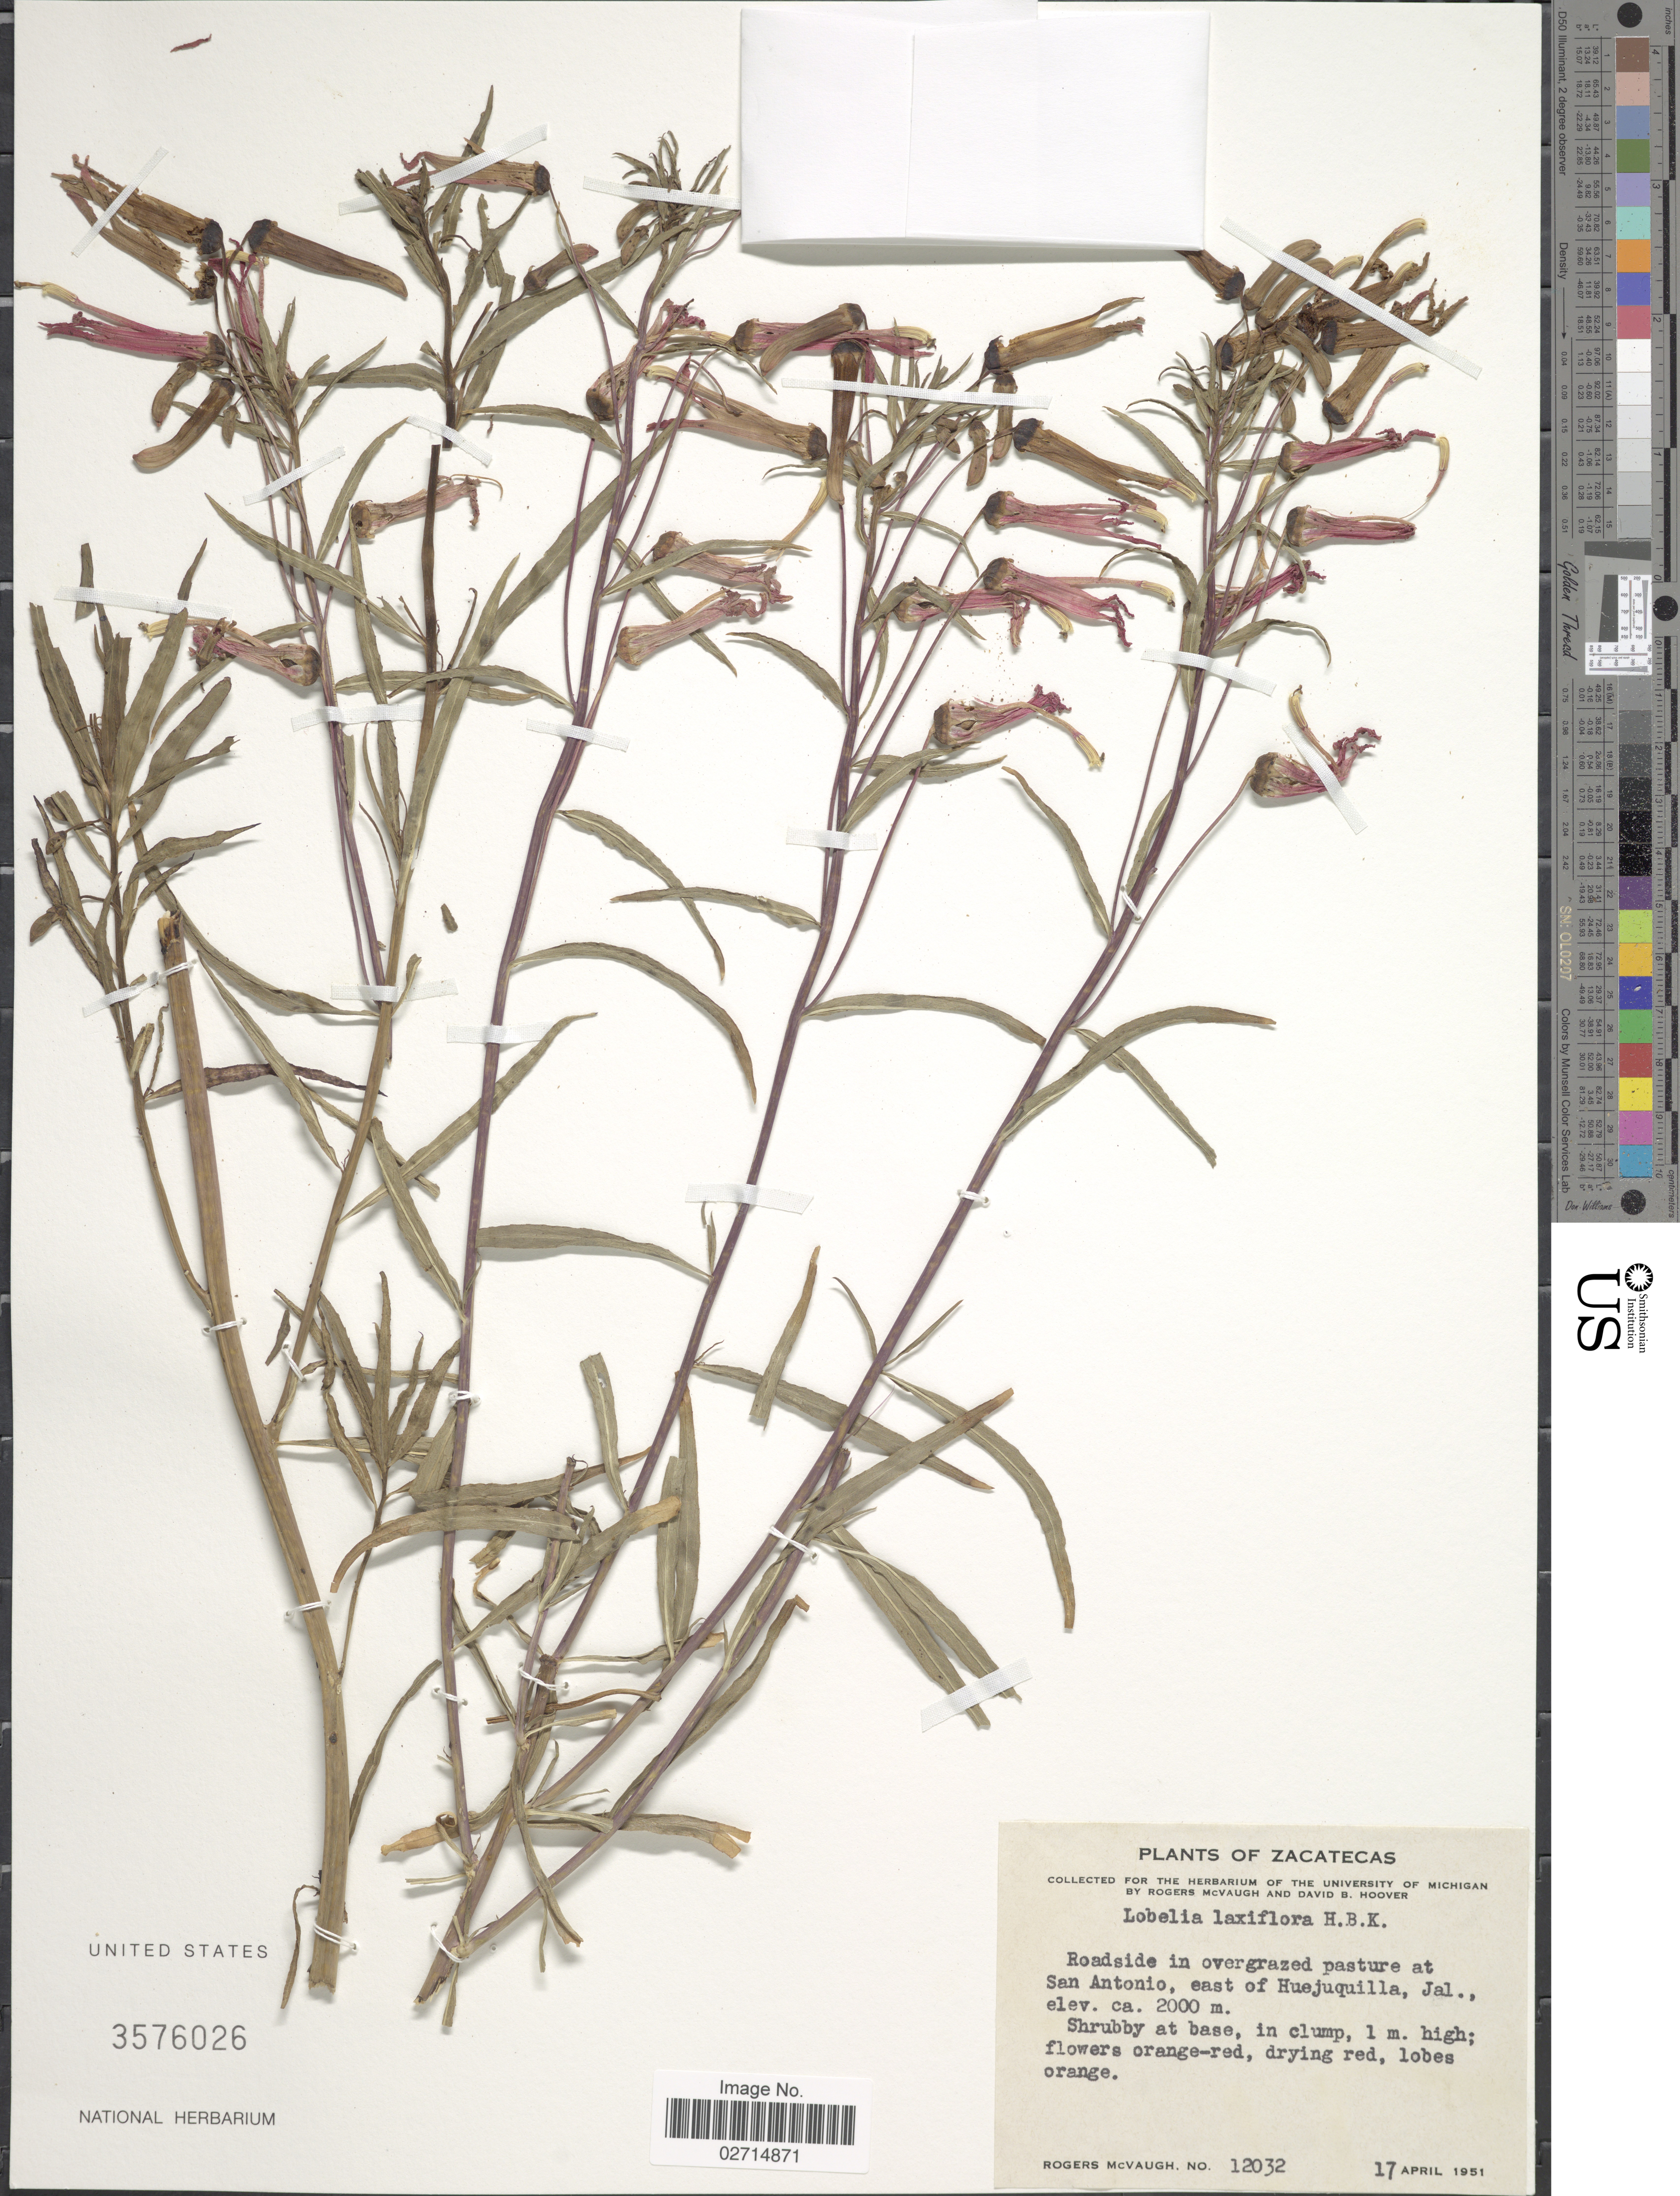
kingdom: Plantae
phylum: Tracheophyta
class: Magnoliopsida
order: Asterales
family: Campanulaceae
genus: Lobelia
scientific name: Lobelia laxiflora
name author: Kunth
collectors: R. McVaugh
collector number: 12032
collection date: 1951-04-17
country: Mexico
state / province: Zacatecas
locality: Roadside in overgrazed pasture at San Antonio east of Huejuquilla, Jal.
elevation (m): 2000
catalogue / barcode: US 3576026